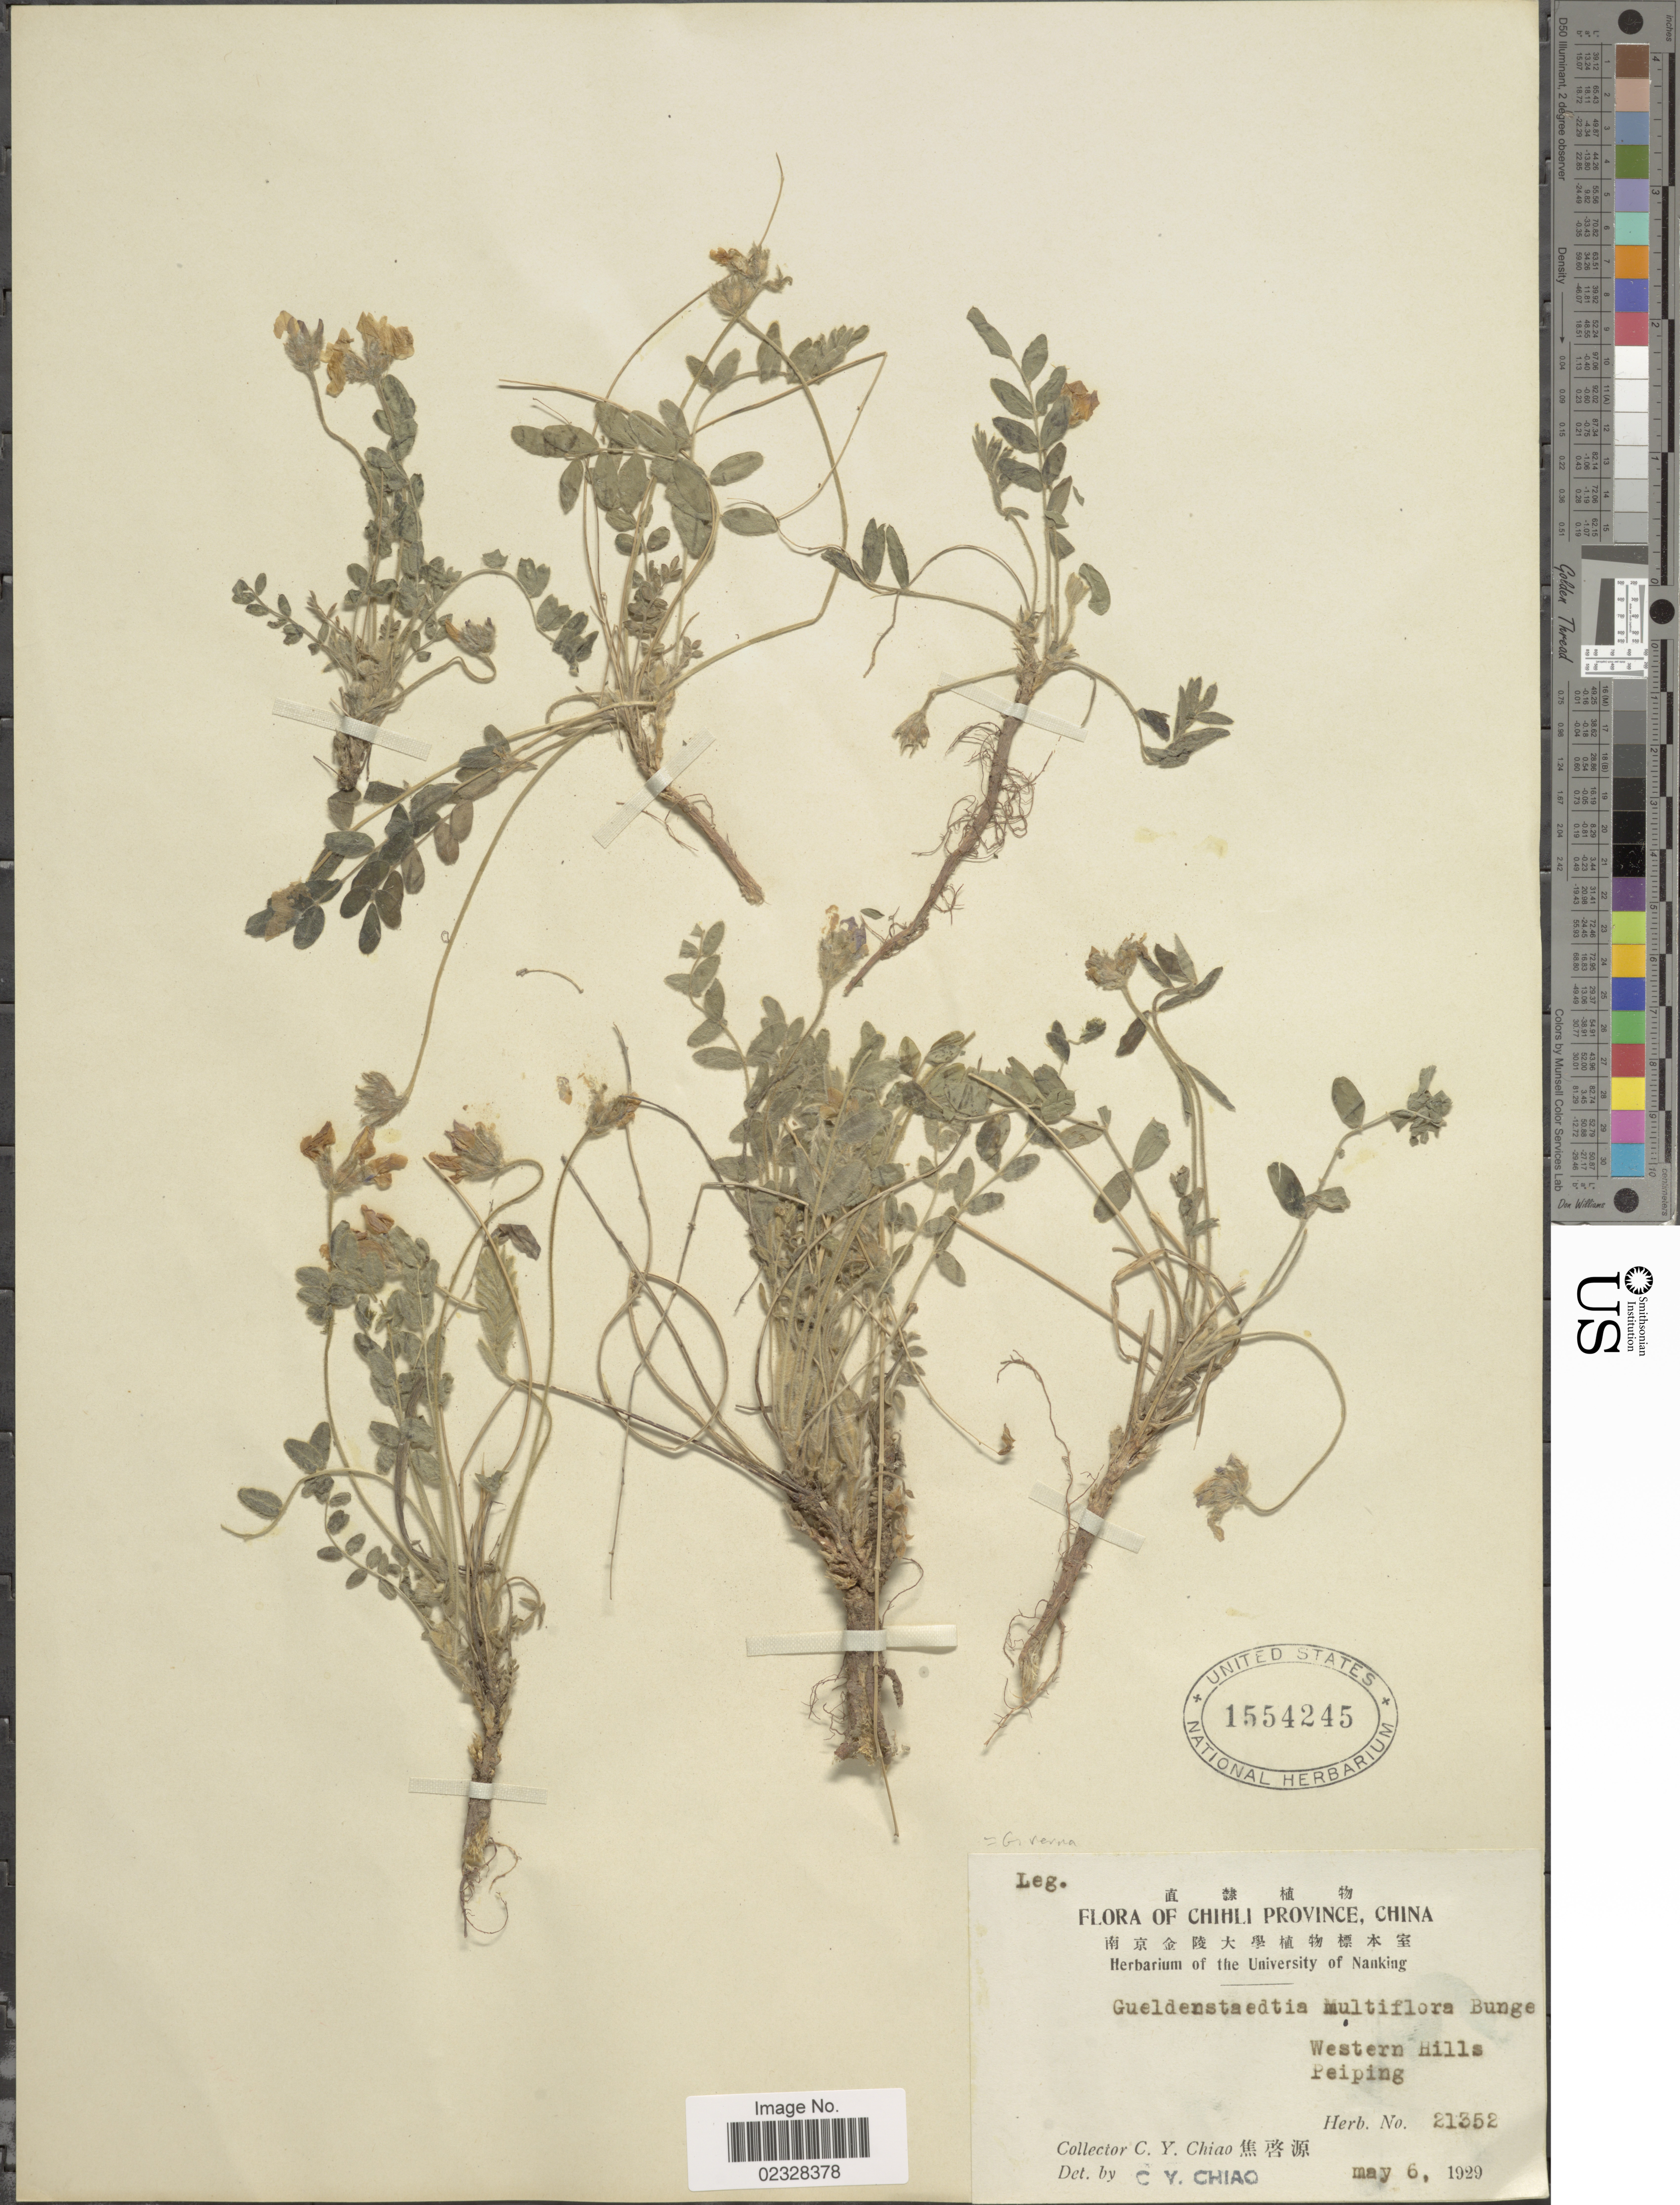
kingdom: Plantae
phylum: Tracheophyta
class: Magnoliopsida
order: Fabales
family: Fabaceae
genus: Gueldenstaedtia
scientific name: Gueldenstaedtia verna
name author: (Georgi) Boriss.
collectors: C. Y. Chiao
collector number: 21352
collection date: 1929-05-06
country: China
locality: Chihli Province, Western Hills, Peiping.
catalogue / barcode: US 1554245